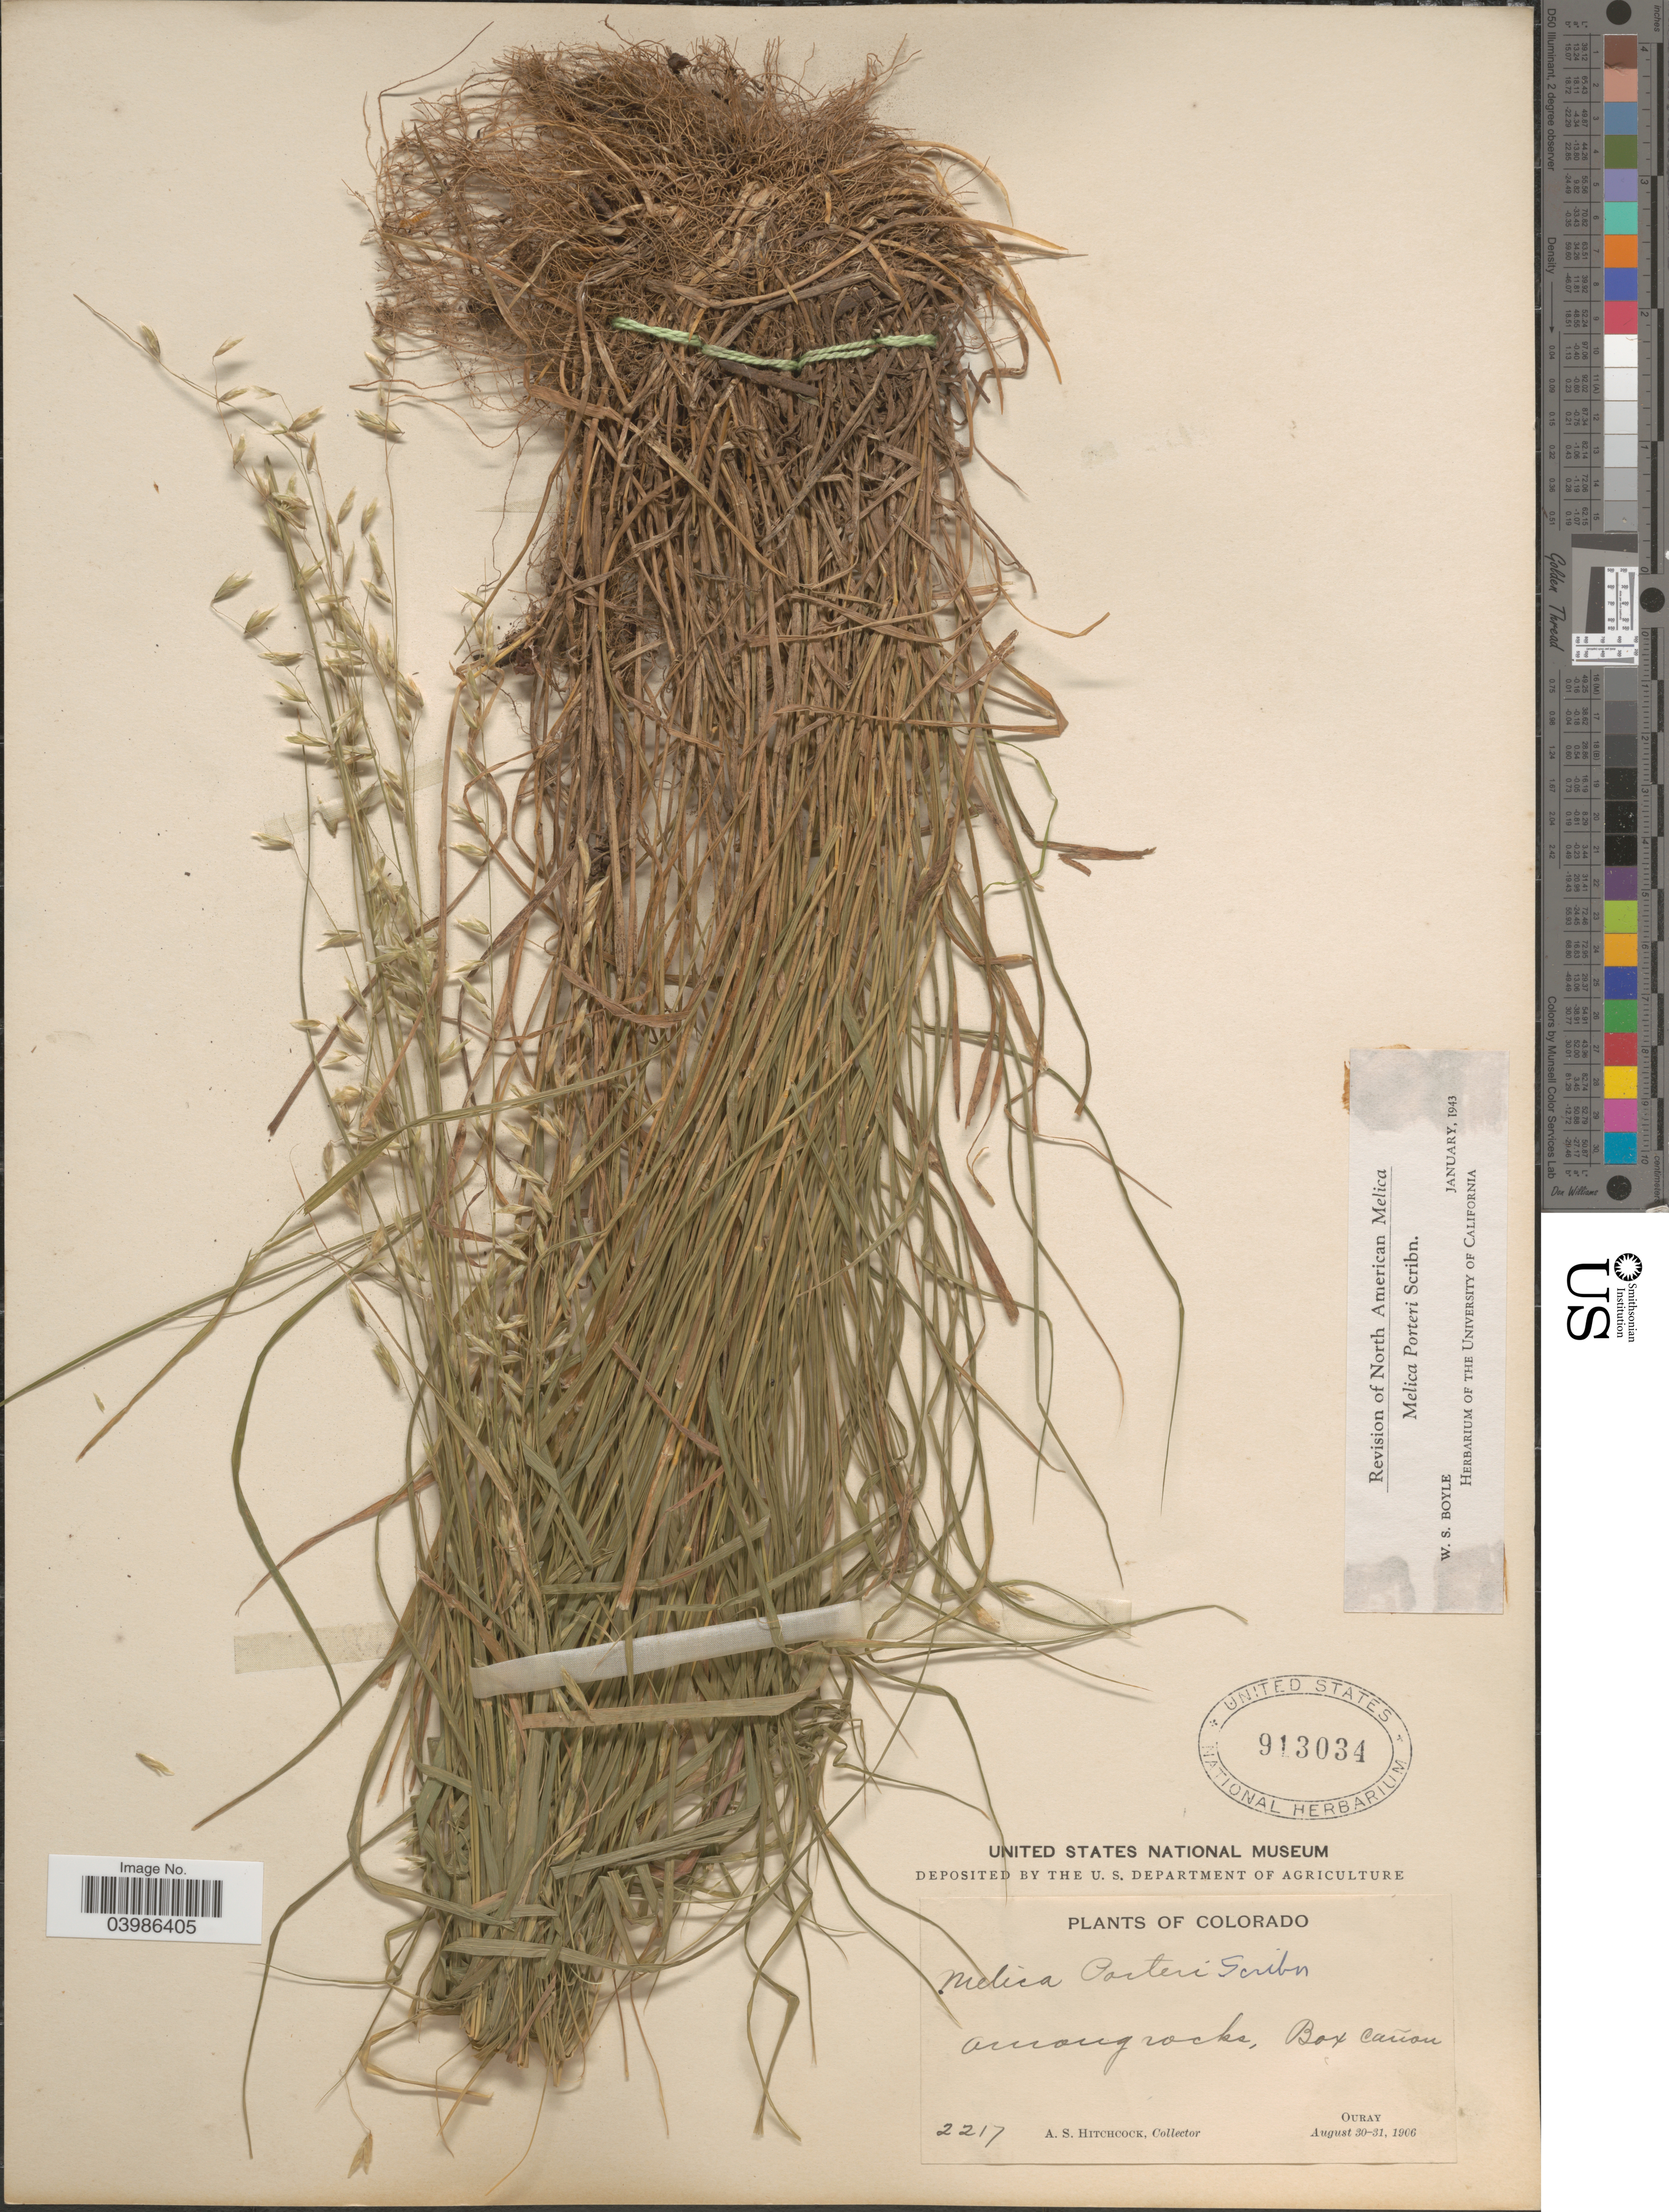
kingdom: Plantae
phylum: Tracheophyta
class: Liliopsida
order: Poales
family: Poaceae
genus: Melica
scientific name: Melica porteri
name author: Scribn.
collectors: A. S. Hitchcock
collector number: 2217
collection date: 1906-08-30/1906-08-31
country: United States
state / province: Colorado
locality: Among rocks, Box Cañon. Ouray.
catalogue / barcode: US 913034